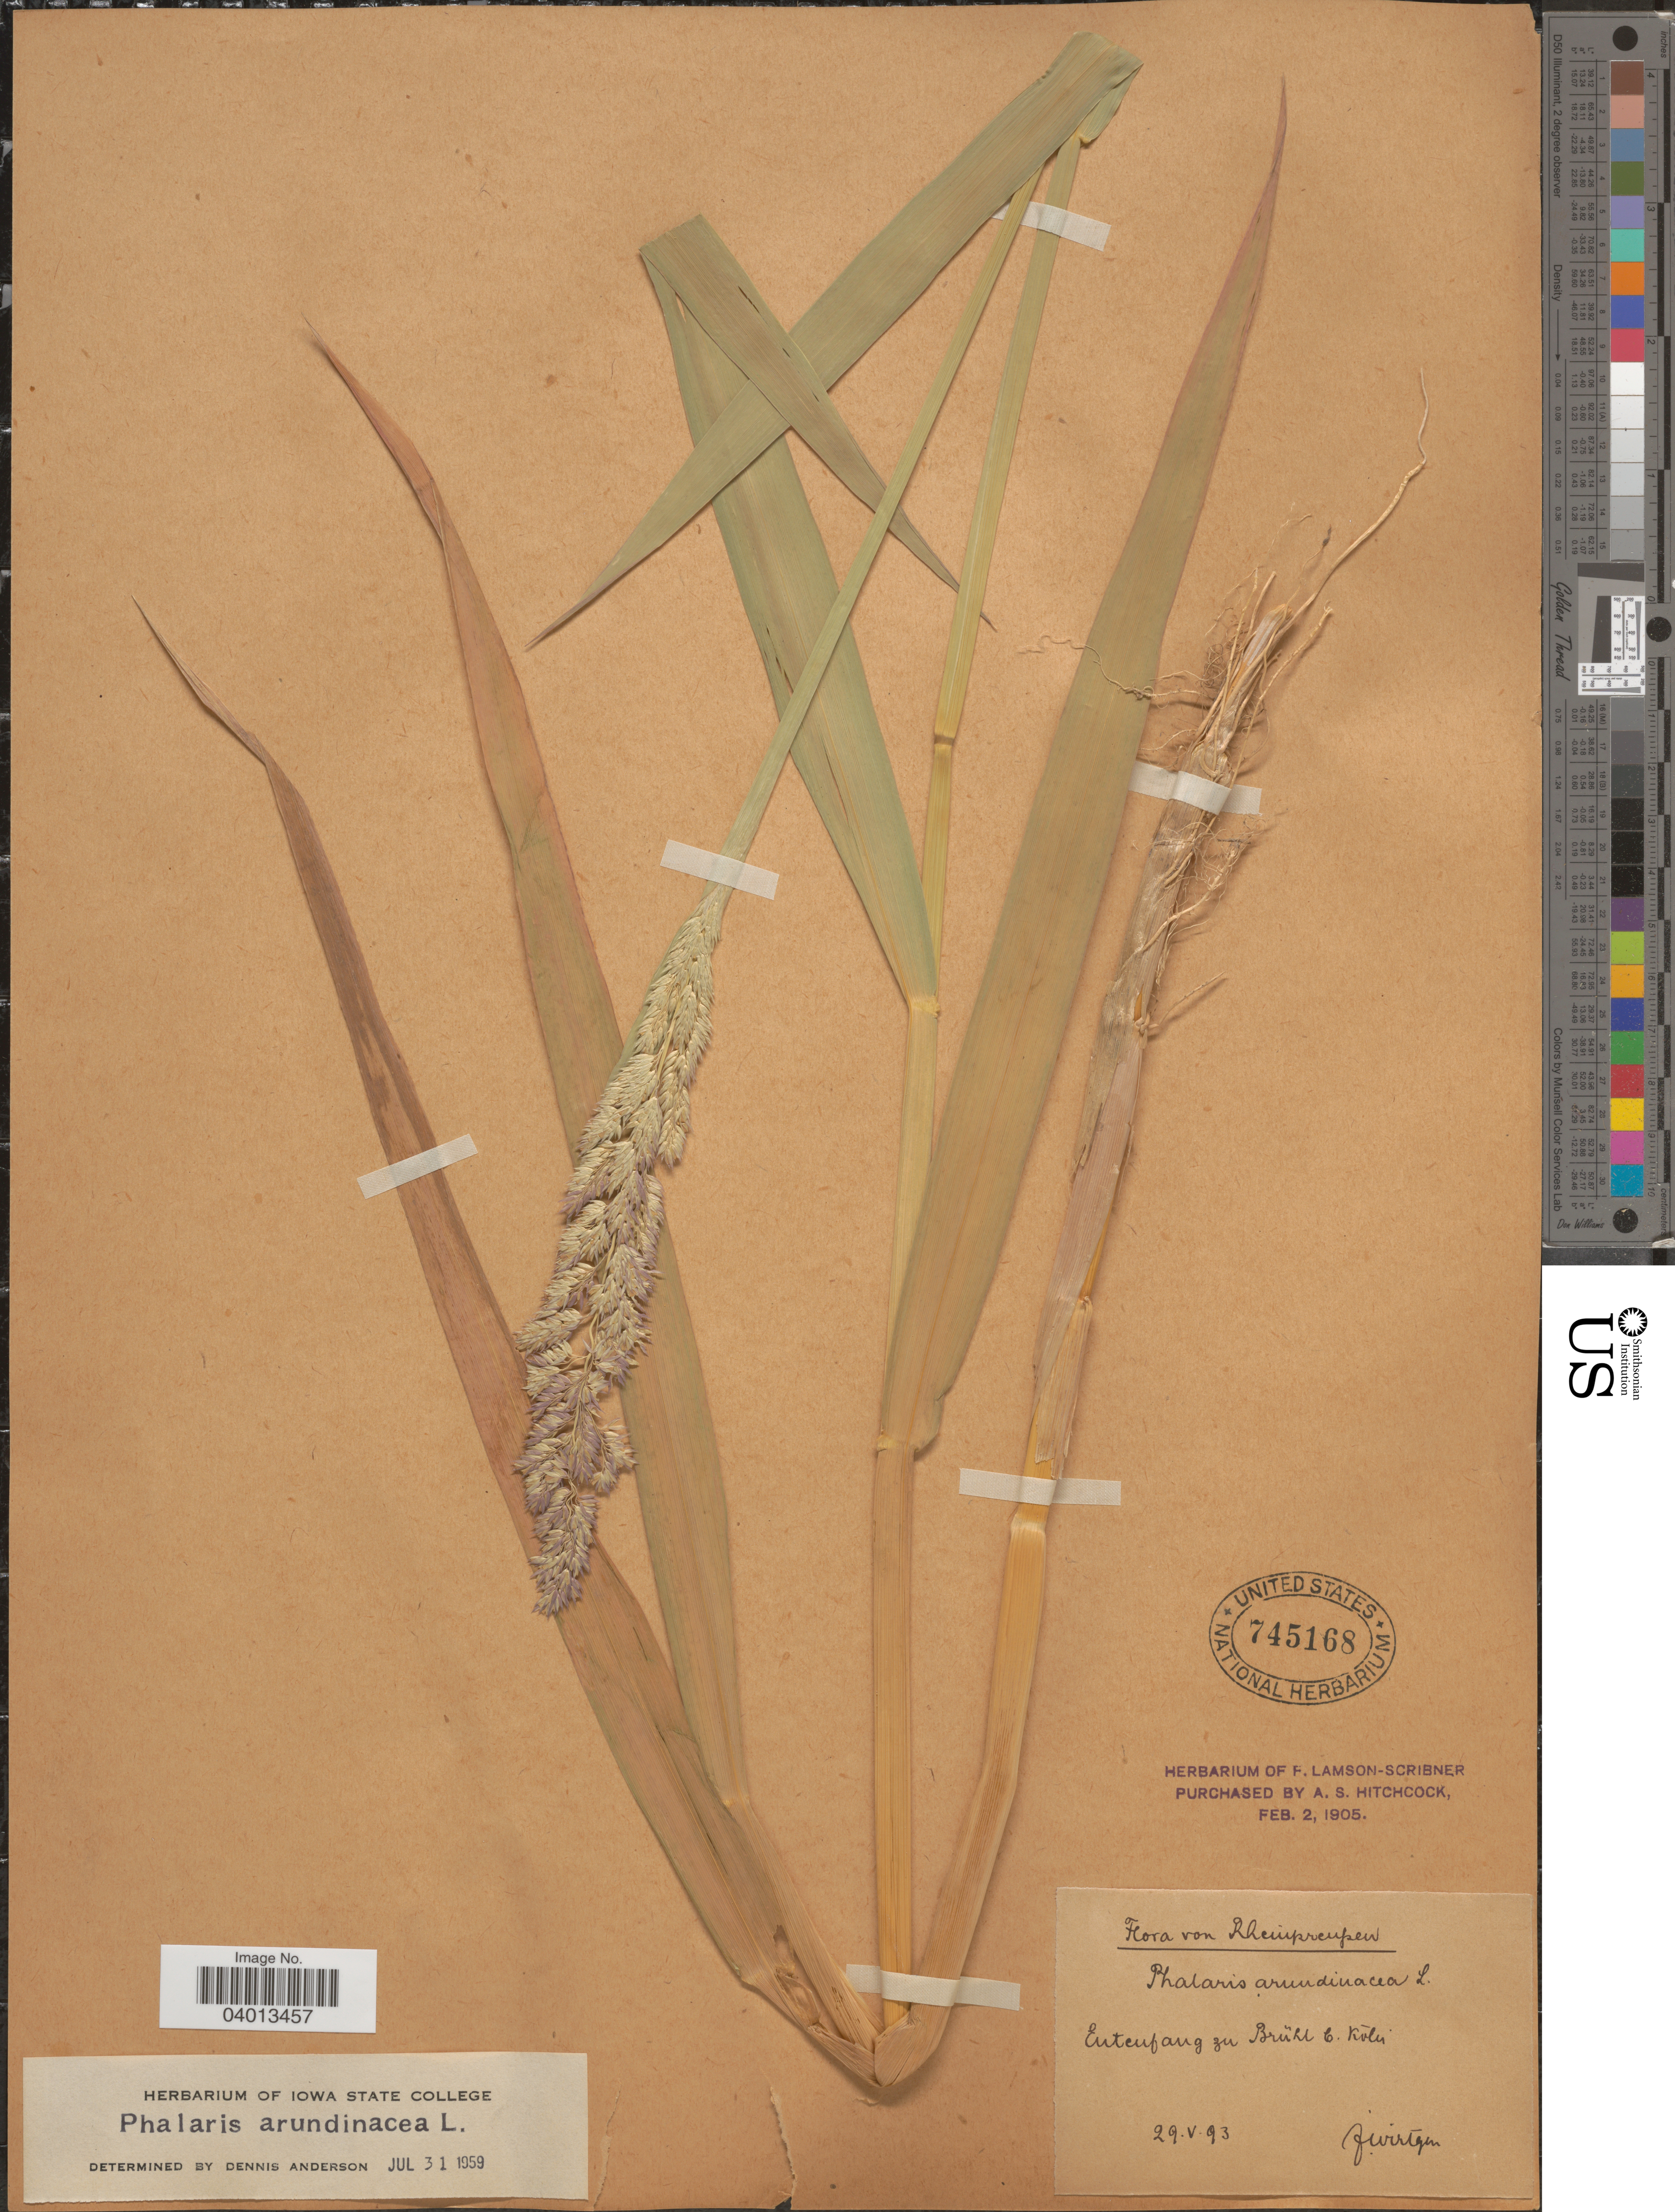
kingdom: Plantae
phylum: Tracheophyta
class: Liliopsida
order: Poales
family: Poaceae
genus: Phalaris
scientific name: Phalaris arundinacea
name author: L.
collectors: F. Wirtgen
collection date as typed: Transcribed d/m/y: 29/5/93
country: Germany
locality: Rheinpreussen. Enterfang zu Brũht c. Kōlu. [interpreted]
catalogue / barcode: US 745168